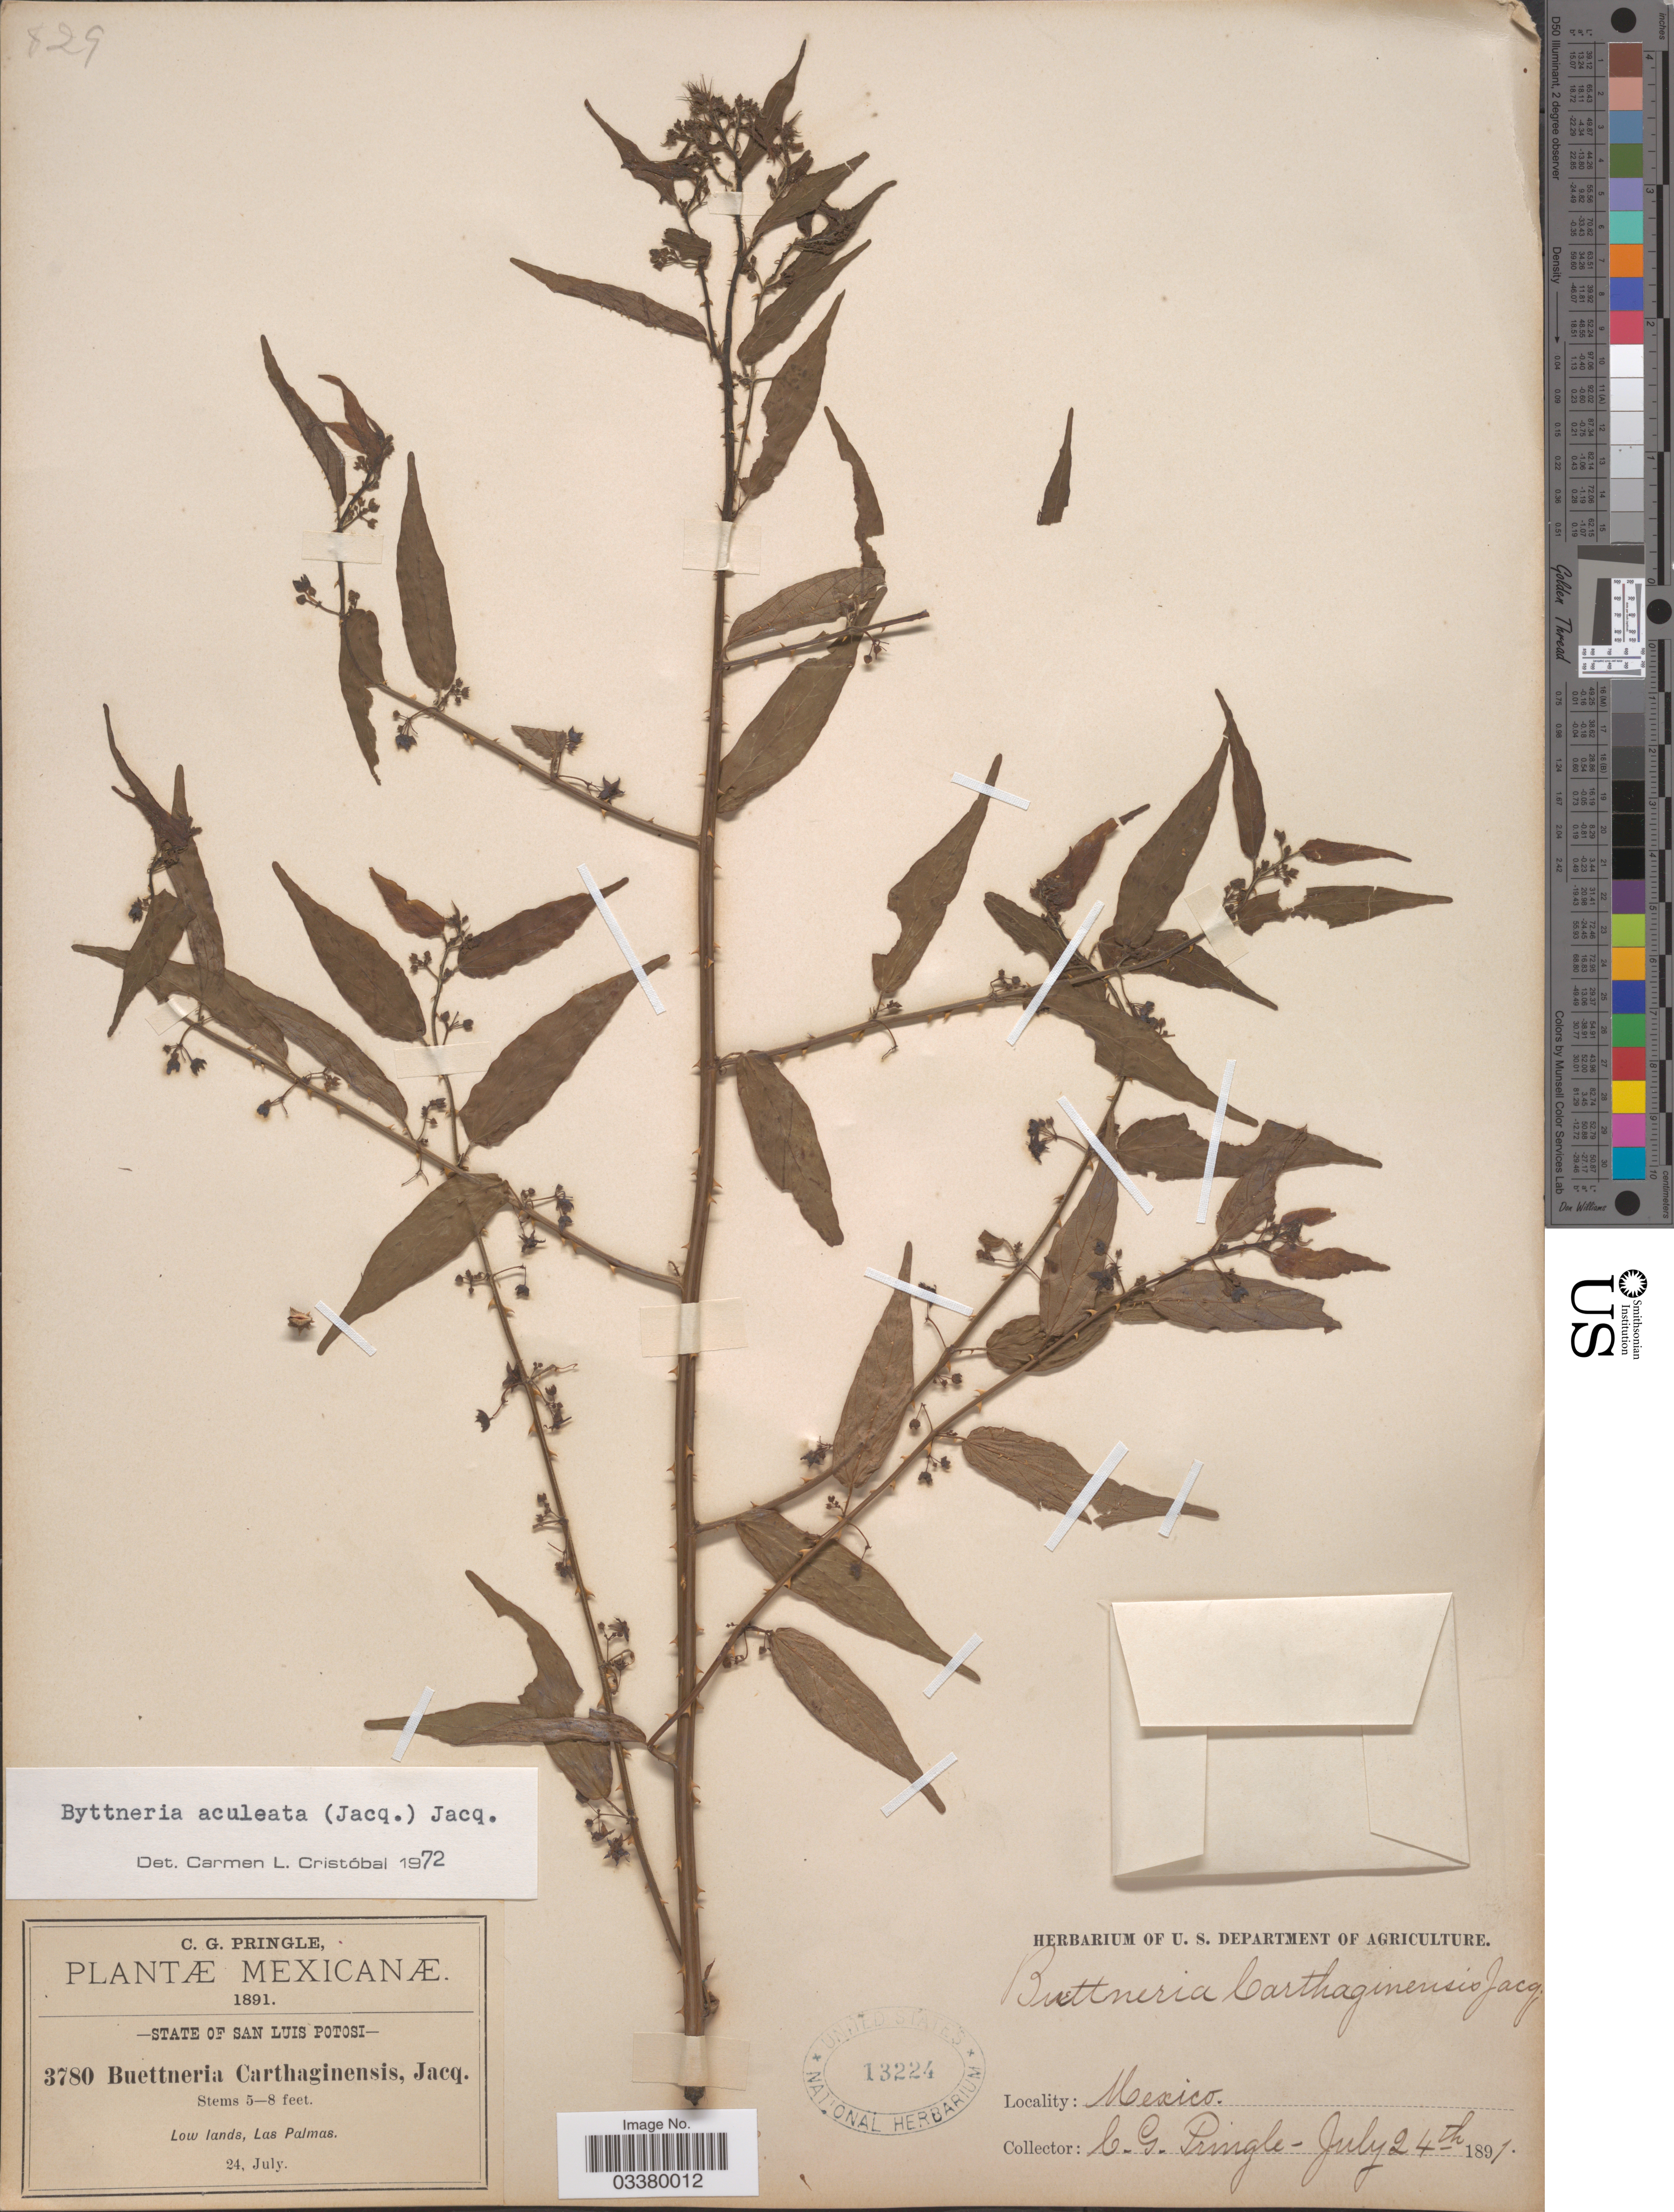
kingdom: Plantae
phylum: Tracheophyta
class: Magnoliopsida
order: Malvales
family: Malvaceae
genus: Byttneria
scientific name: Byttneria aculeata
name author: (Jacq.) Jacq.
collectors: C. G. Pringle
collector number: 3780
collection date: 1891-07-24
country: Mexico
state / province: San Luis Potosí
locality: Las Palmas.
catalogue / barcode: US 13224